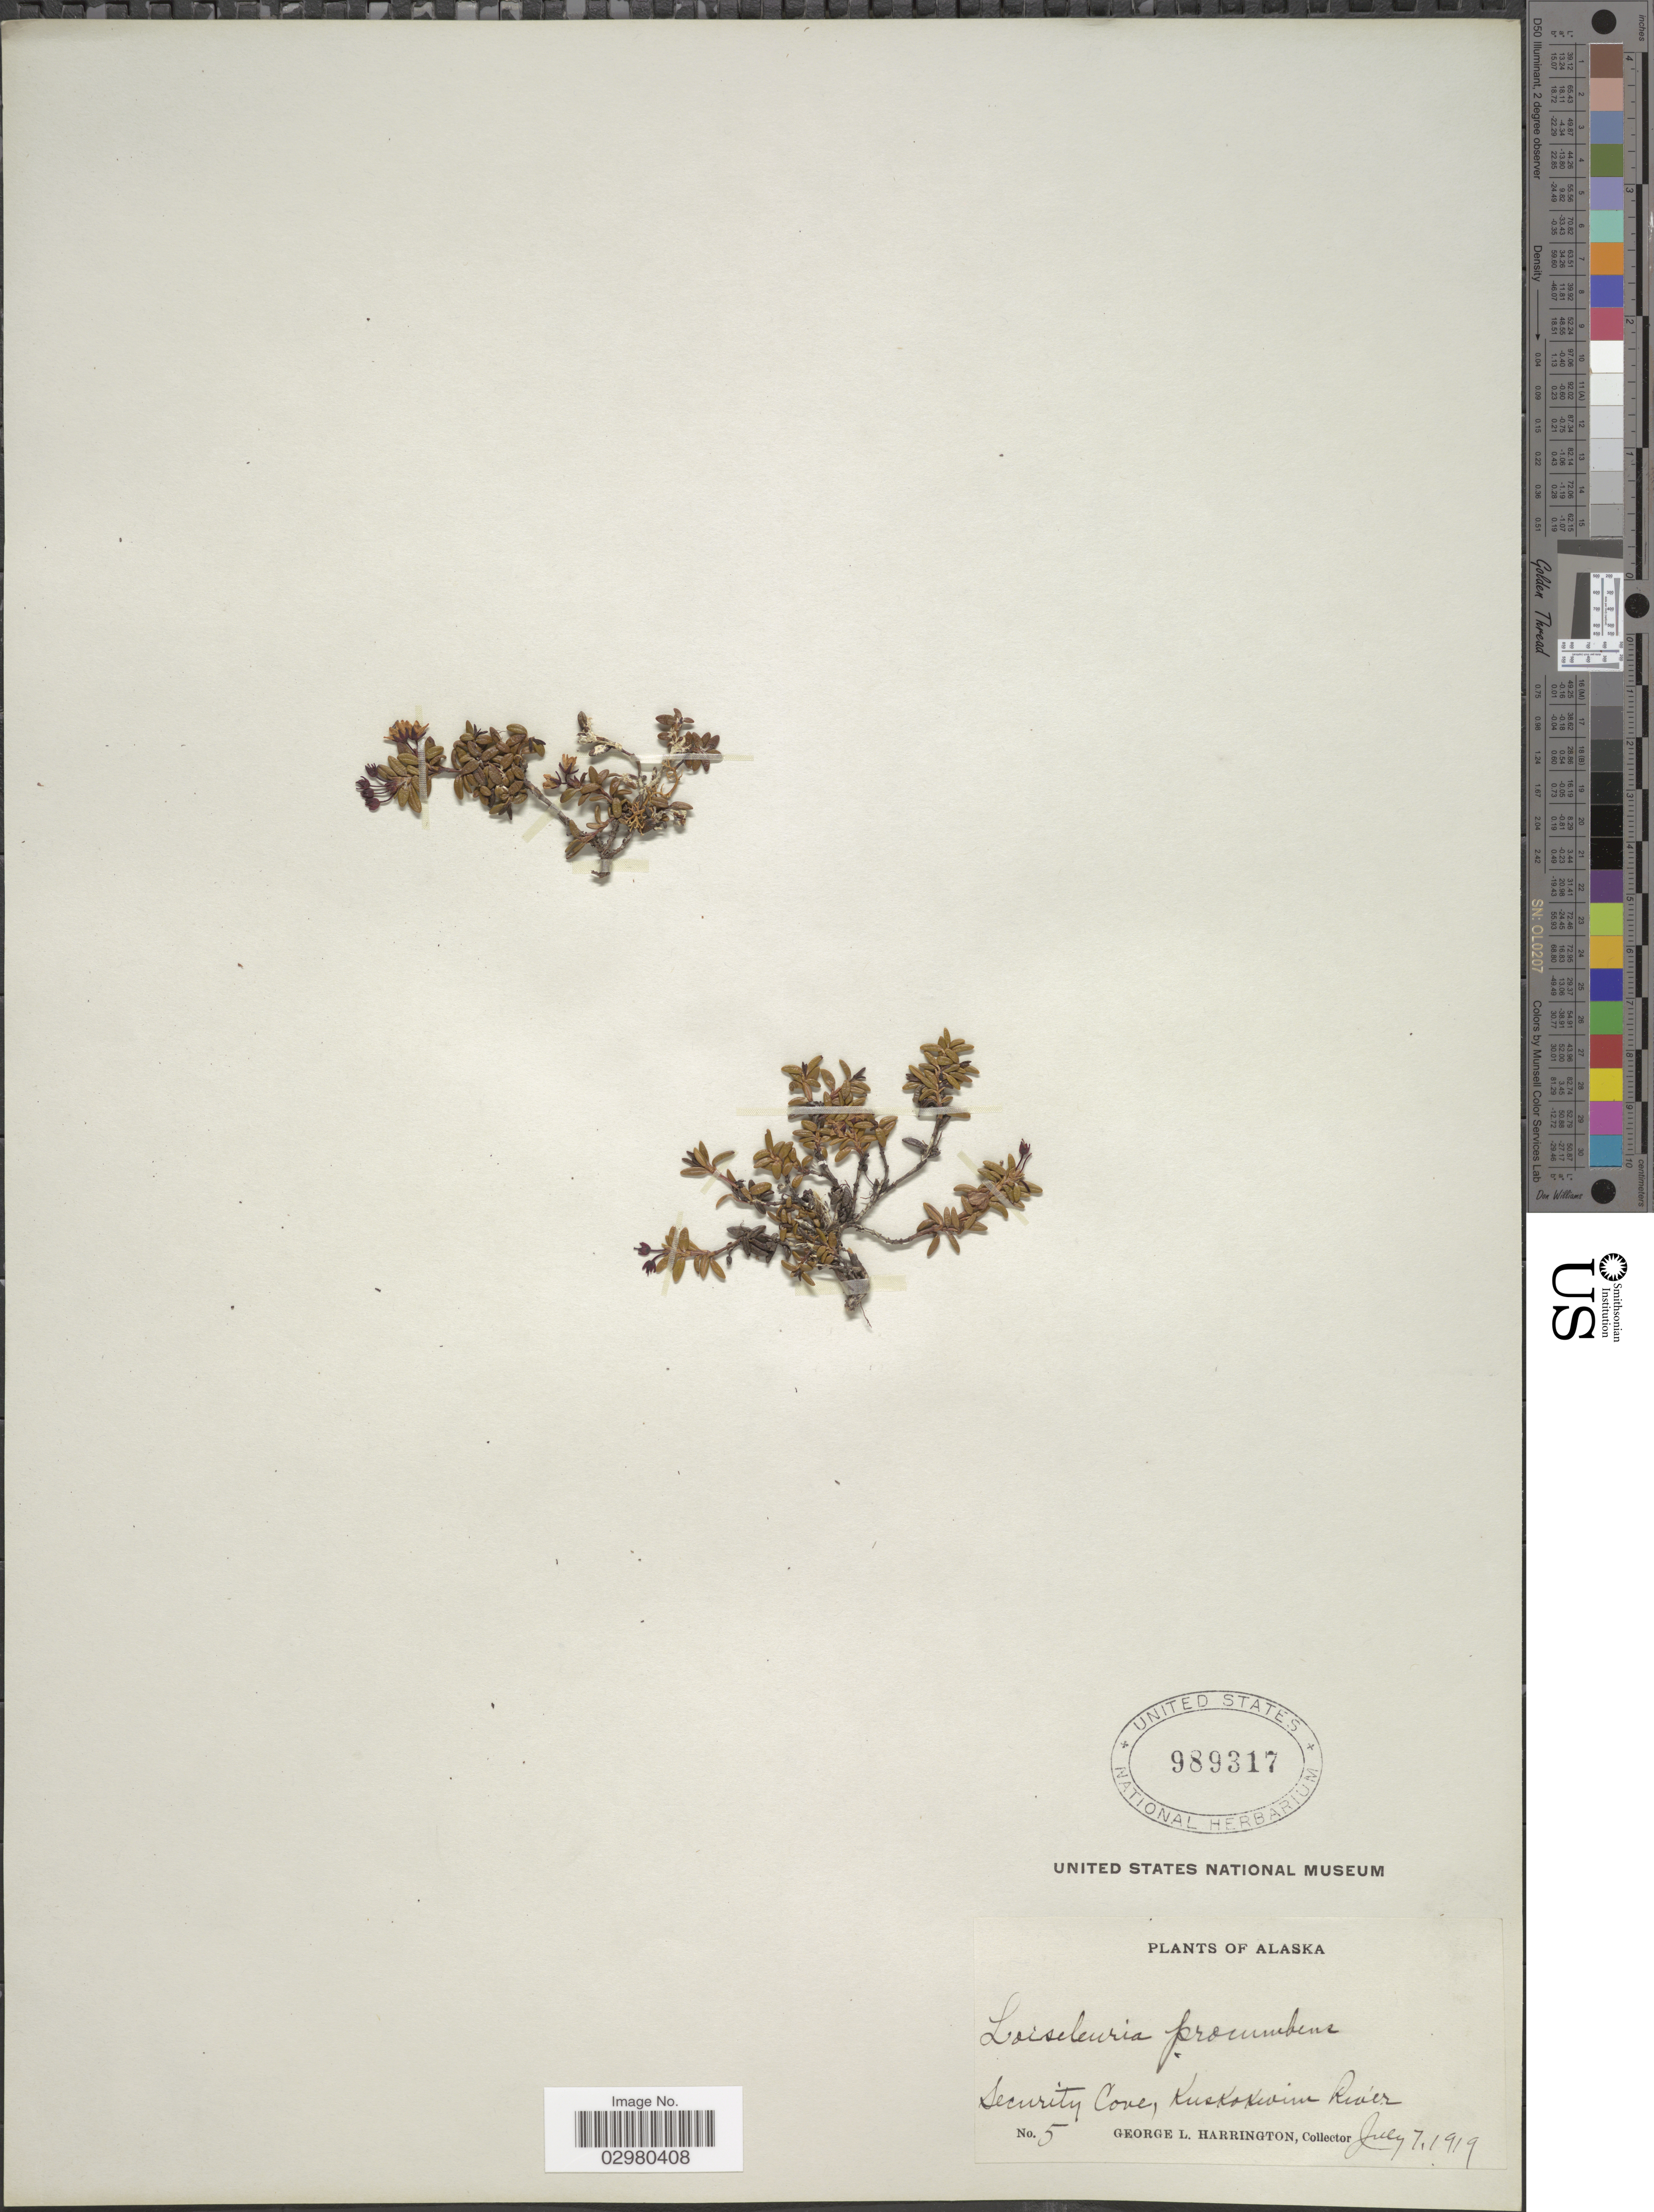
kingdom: Plantae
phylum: Tracheophyta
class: Magnoliopsida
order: Ericales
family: Ericaceae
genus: Loiseleuria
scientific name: Loiseleuria procumbens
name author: (L.) Desv.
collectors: G. Harrington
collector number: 5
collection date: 1919-07-07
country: United States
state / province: Alaska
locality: Security Cove, Kuskokwim River.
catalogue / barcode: US 989317